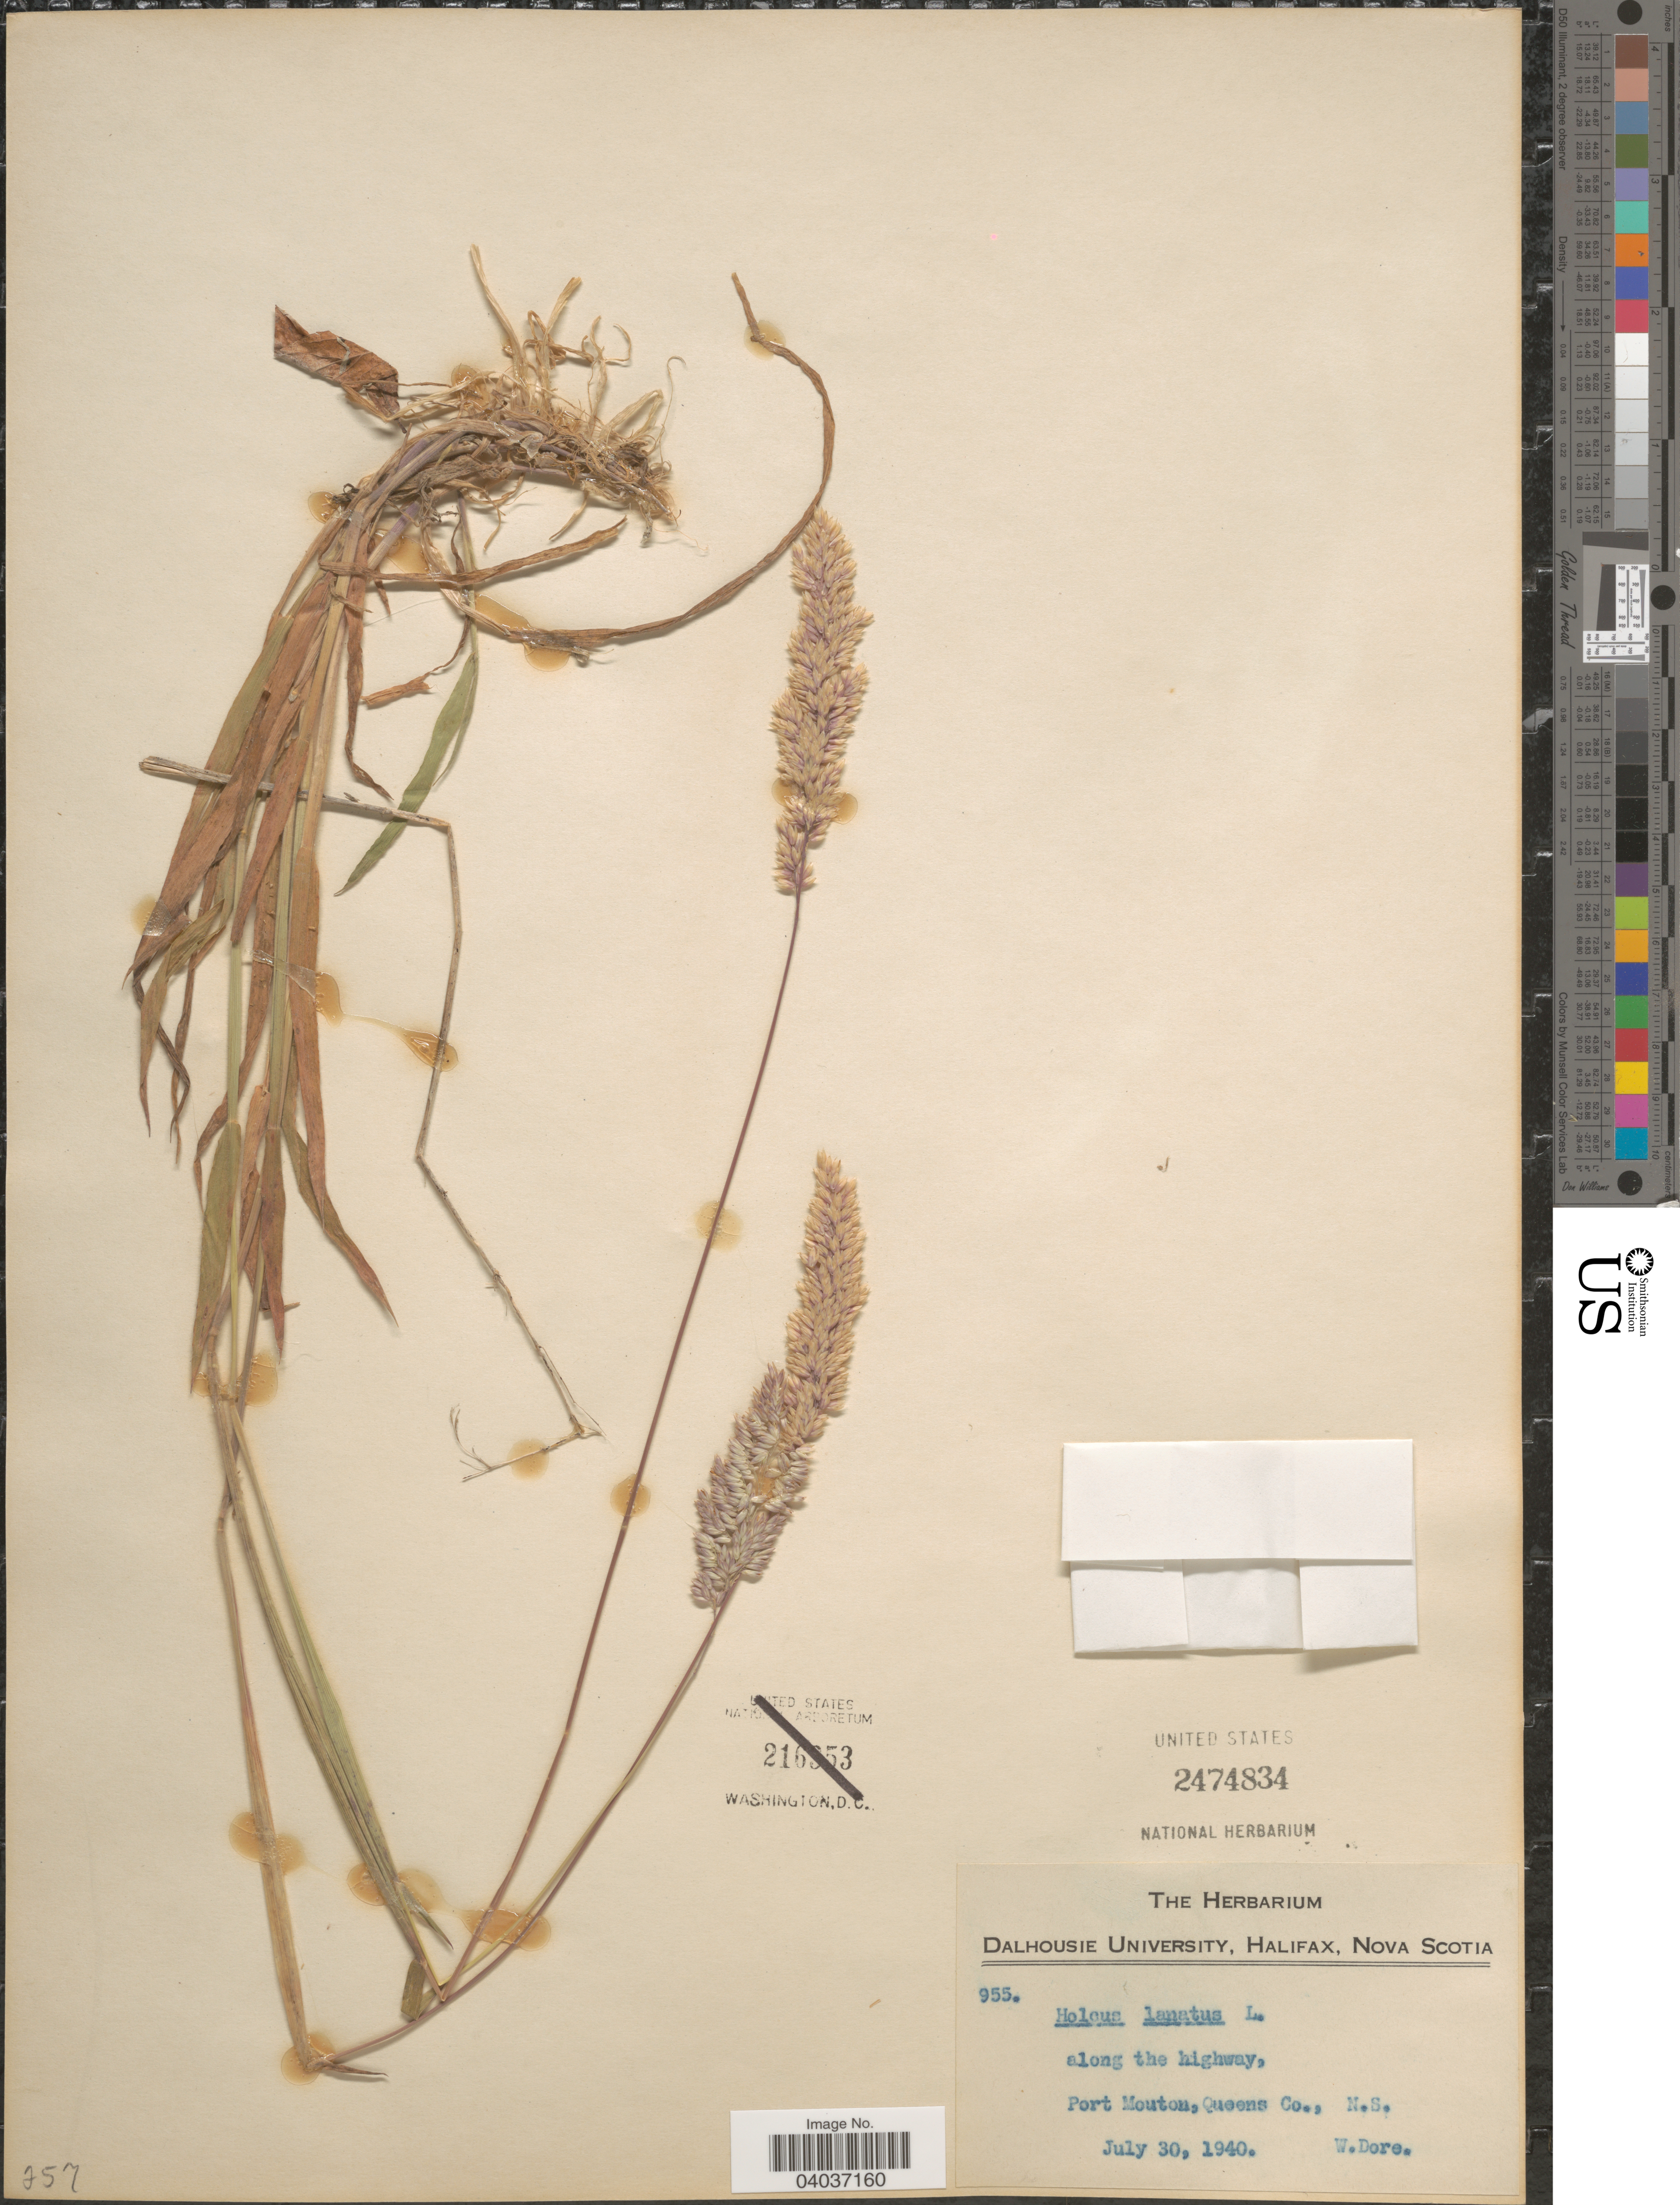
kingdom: Plantae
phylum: Tracheophyta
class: Liliopsida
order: Poales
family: Poaceae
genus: Holcus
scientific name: Holcus lanatus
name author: L.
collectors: W. Dore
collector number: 955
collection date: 1940-07-30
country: Canada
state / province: Nova Scotia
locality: Along the highway, Port Mouton, Queens Co.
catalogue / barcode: US 2474834